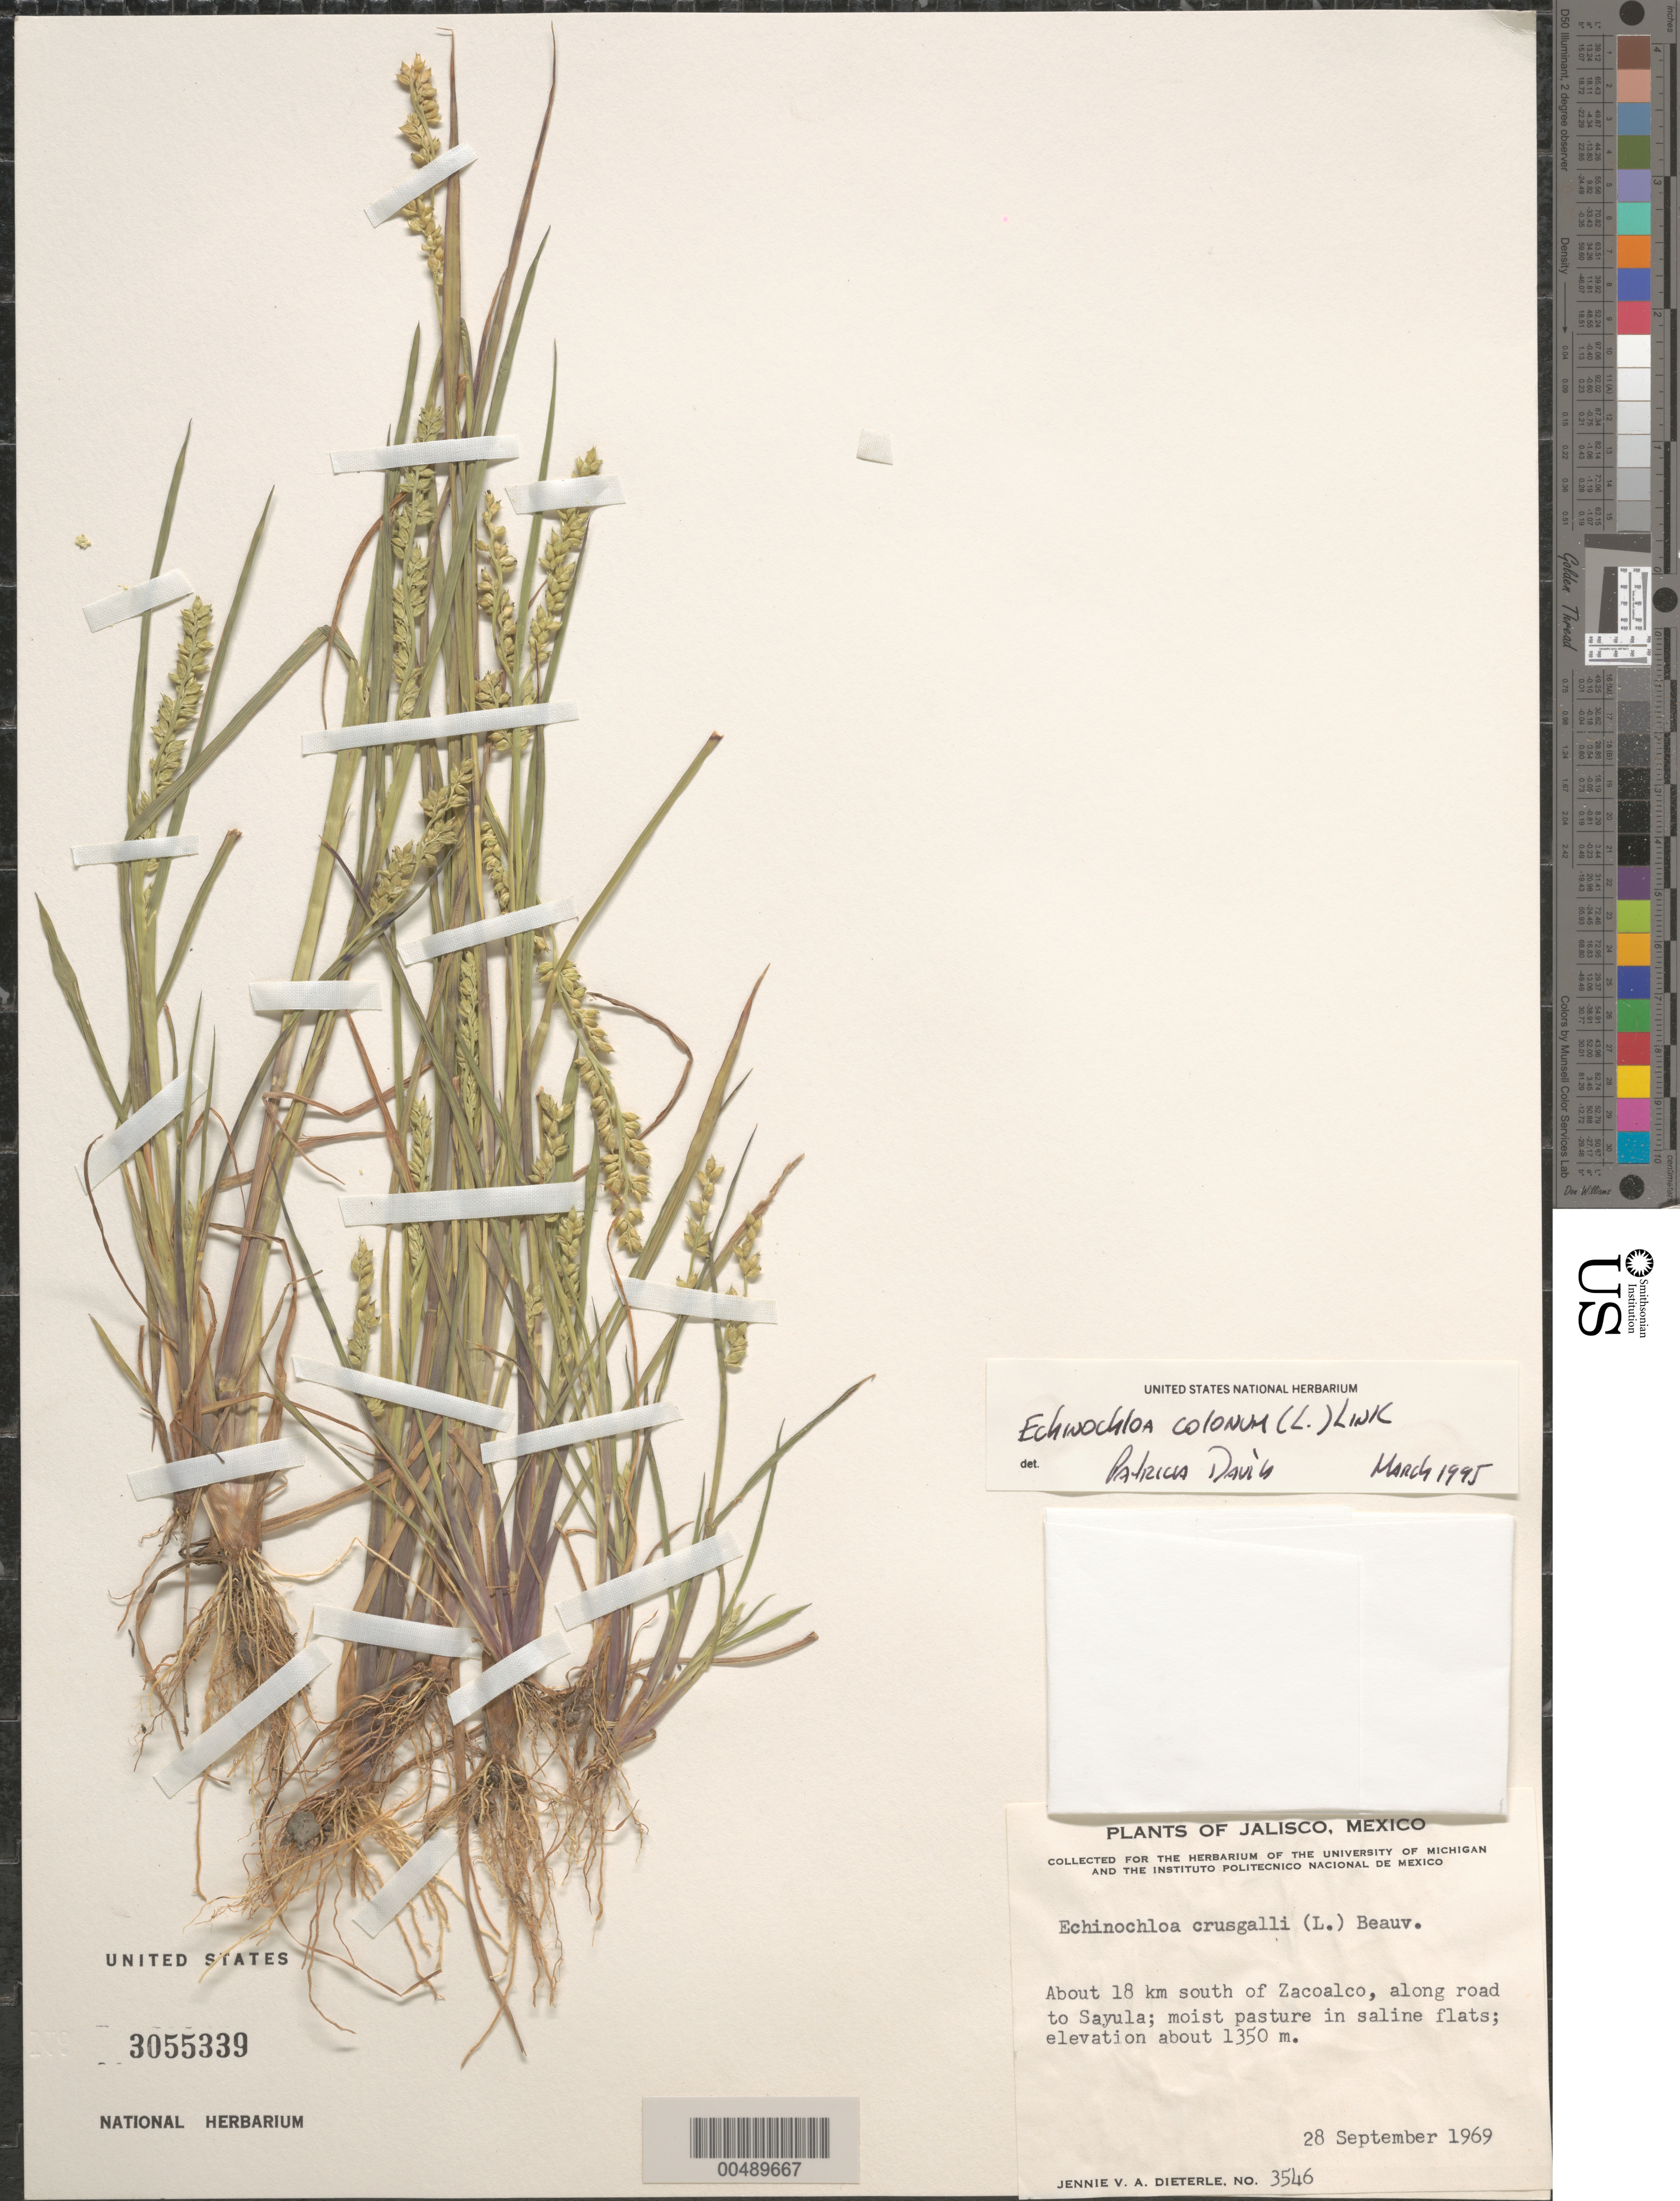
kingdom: Plantae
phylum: Tracheophyta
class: Liliopsida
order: Poales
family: Poaceae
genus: Echinochloa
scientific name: Echinochloa crus-galli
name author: (L.) P. Beauv.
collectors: J. Dieterle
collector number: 3546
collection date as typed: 28 Sep 1969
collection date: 1969-09-28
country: Mexico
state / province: Jalisco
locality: About 18 km S of Zacoalco, along rd to Sayula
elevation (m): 1350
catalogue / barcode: US 3055339